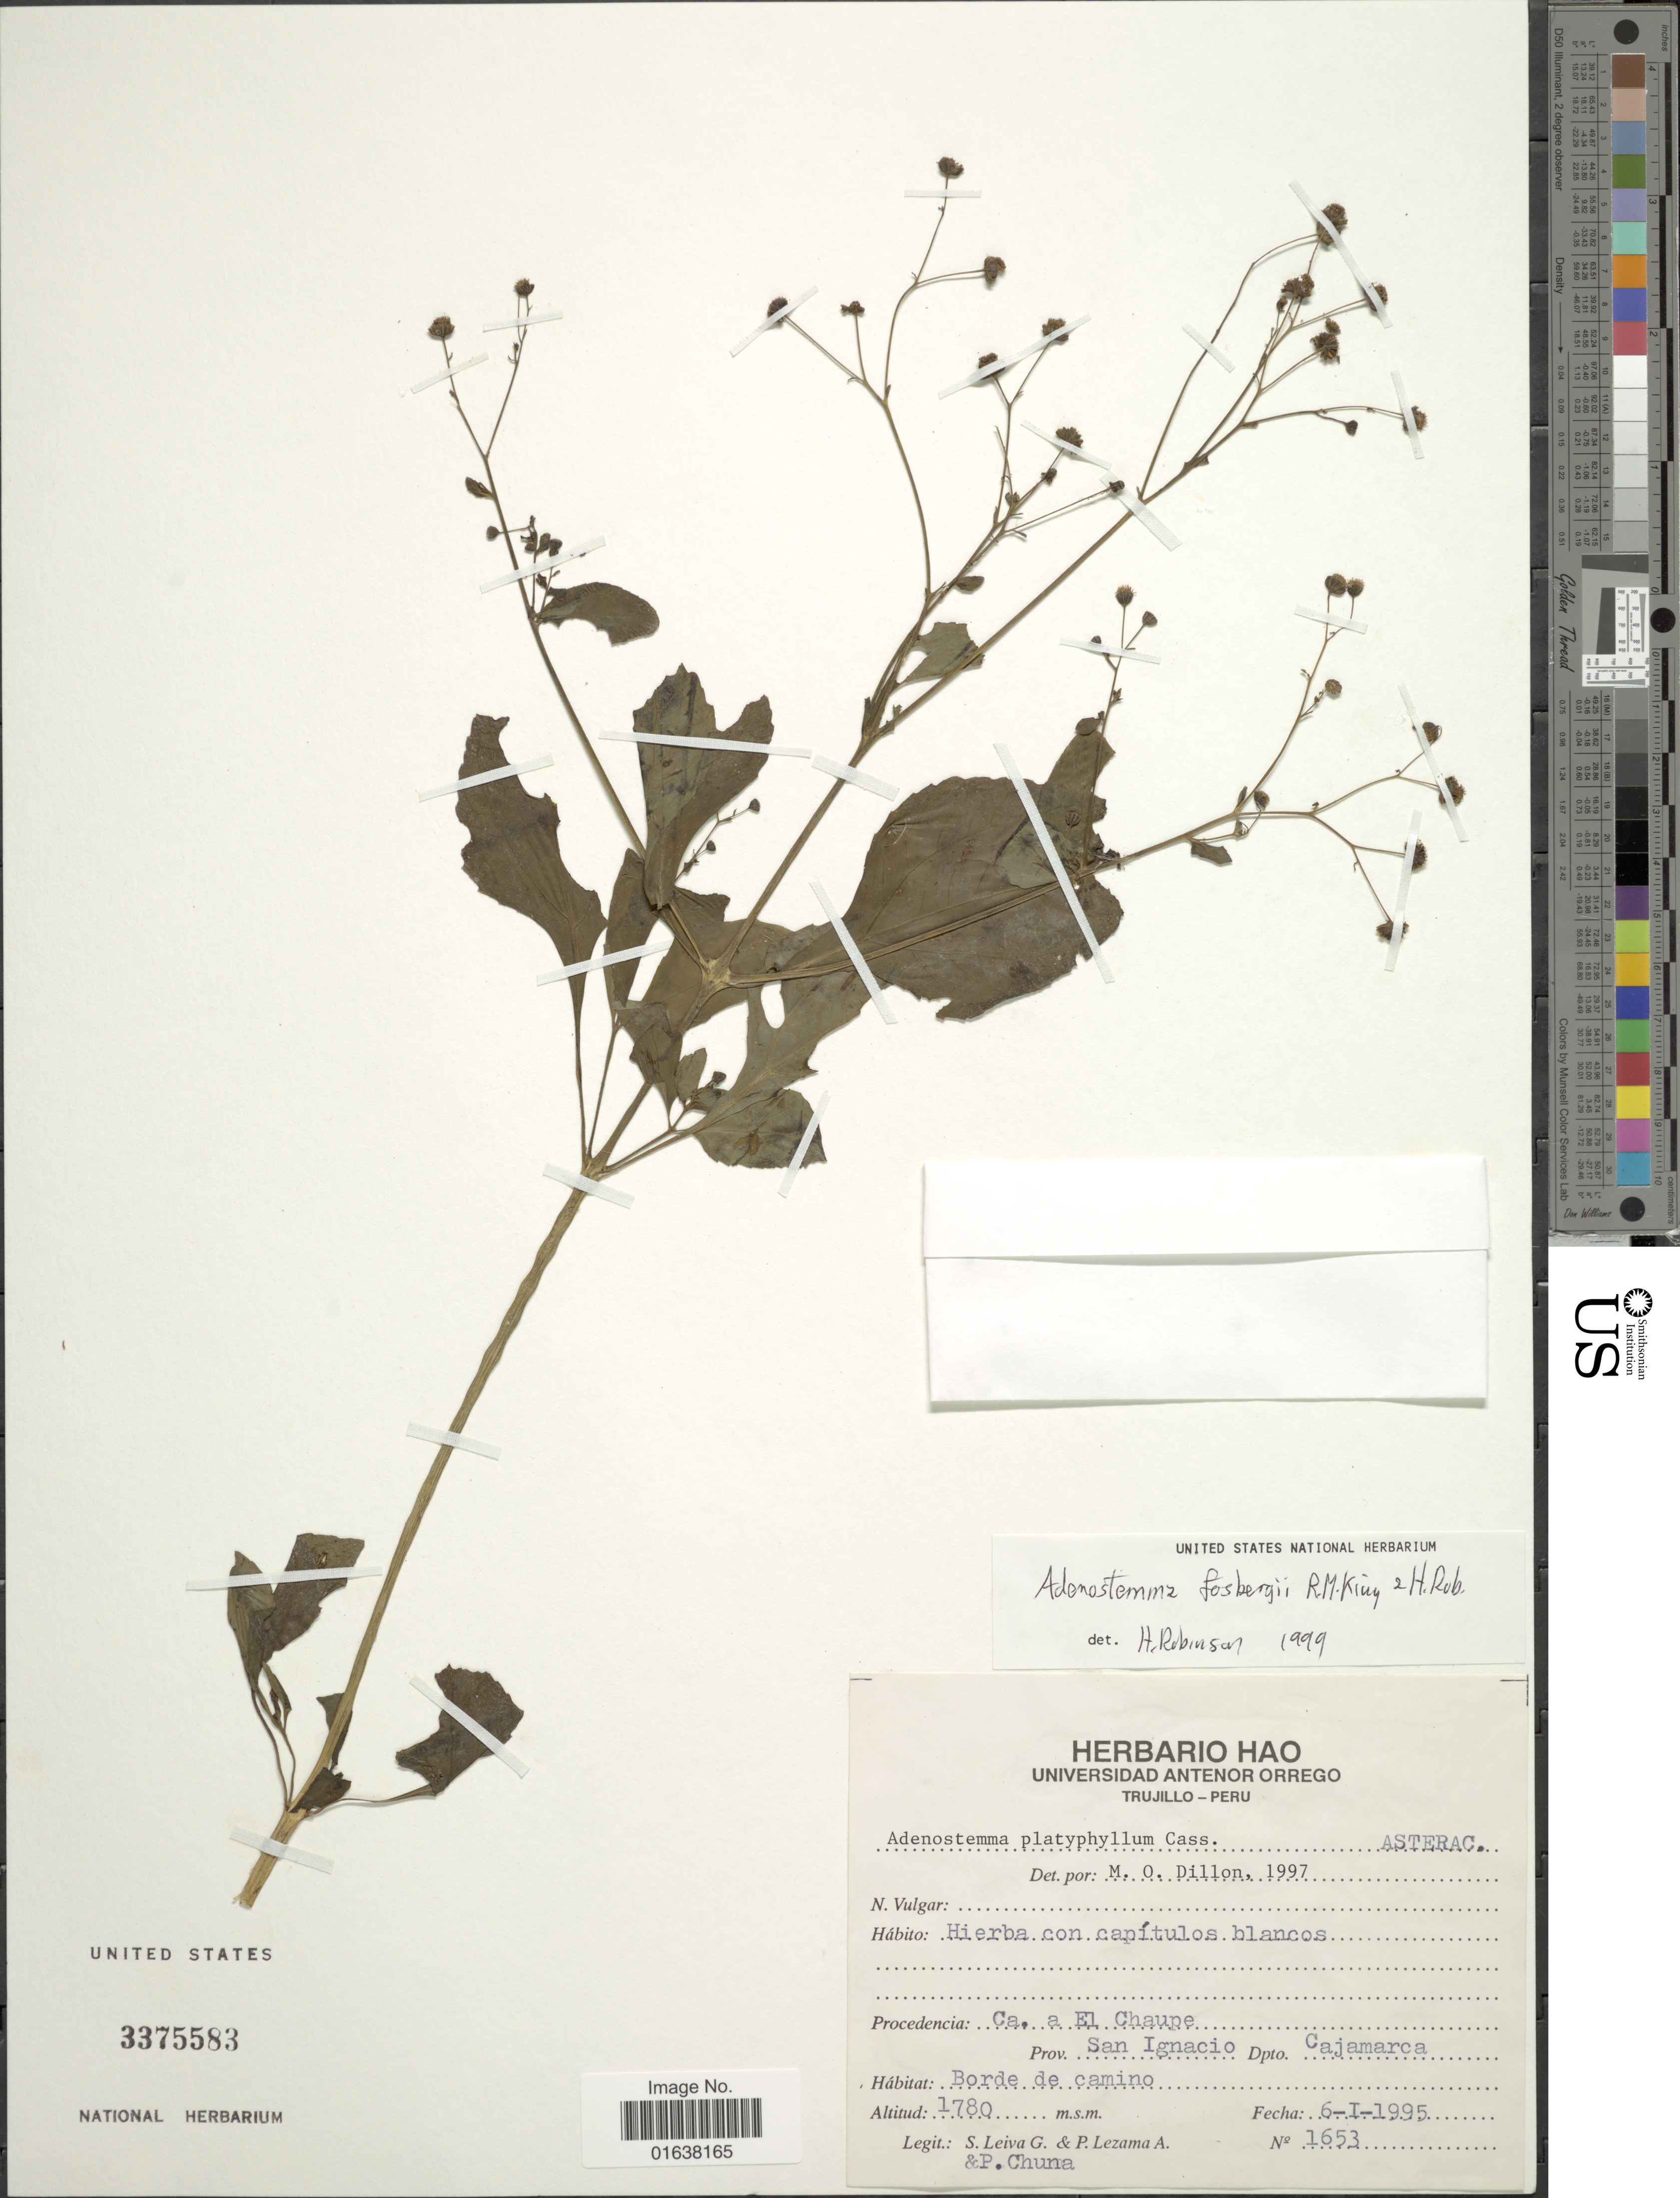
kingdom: Plantae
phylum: Tracheophyta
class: Magnoliopsida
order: Asterales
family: Asteraceae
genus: Adenostemma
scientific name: Adenostemma fosbergii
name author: R.M. King & H. Rob.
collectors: S. Leiva, P. Lezama & P. Chuna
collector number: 1653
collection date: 1995-01-06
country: Peru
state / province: Cajamarca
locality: Ca. a El Chaupe. Prov. San Ignacio Dpto. Cajamarco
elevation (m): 1780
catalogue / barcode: US 3375583